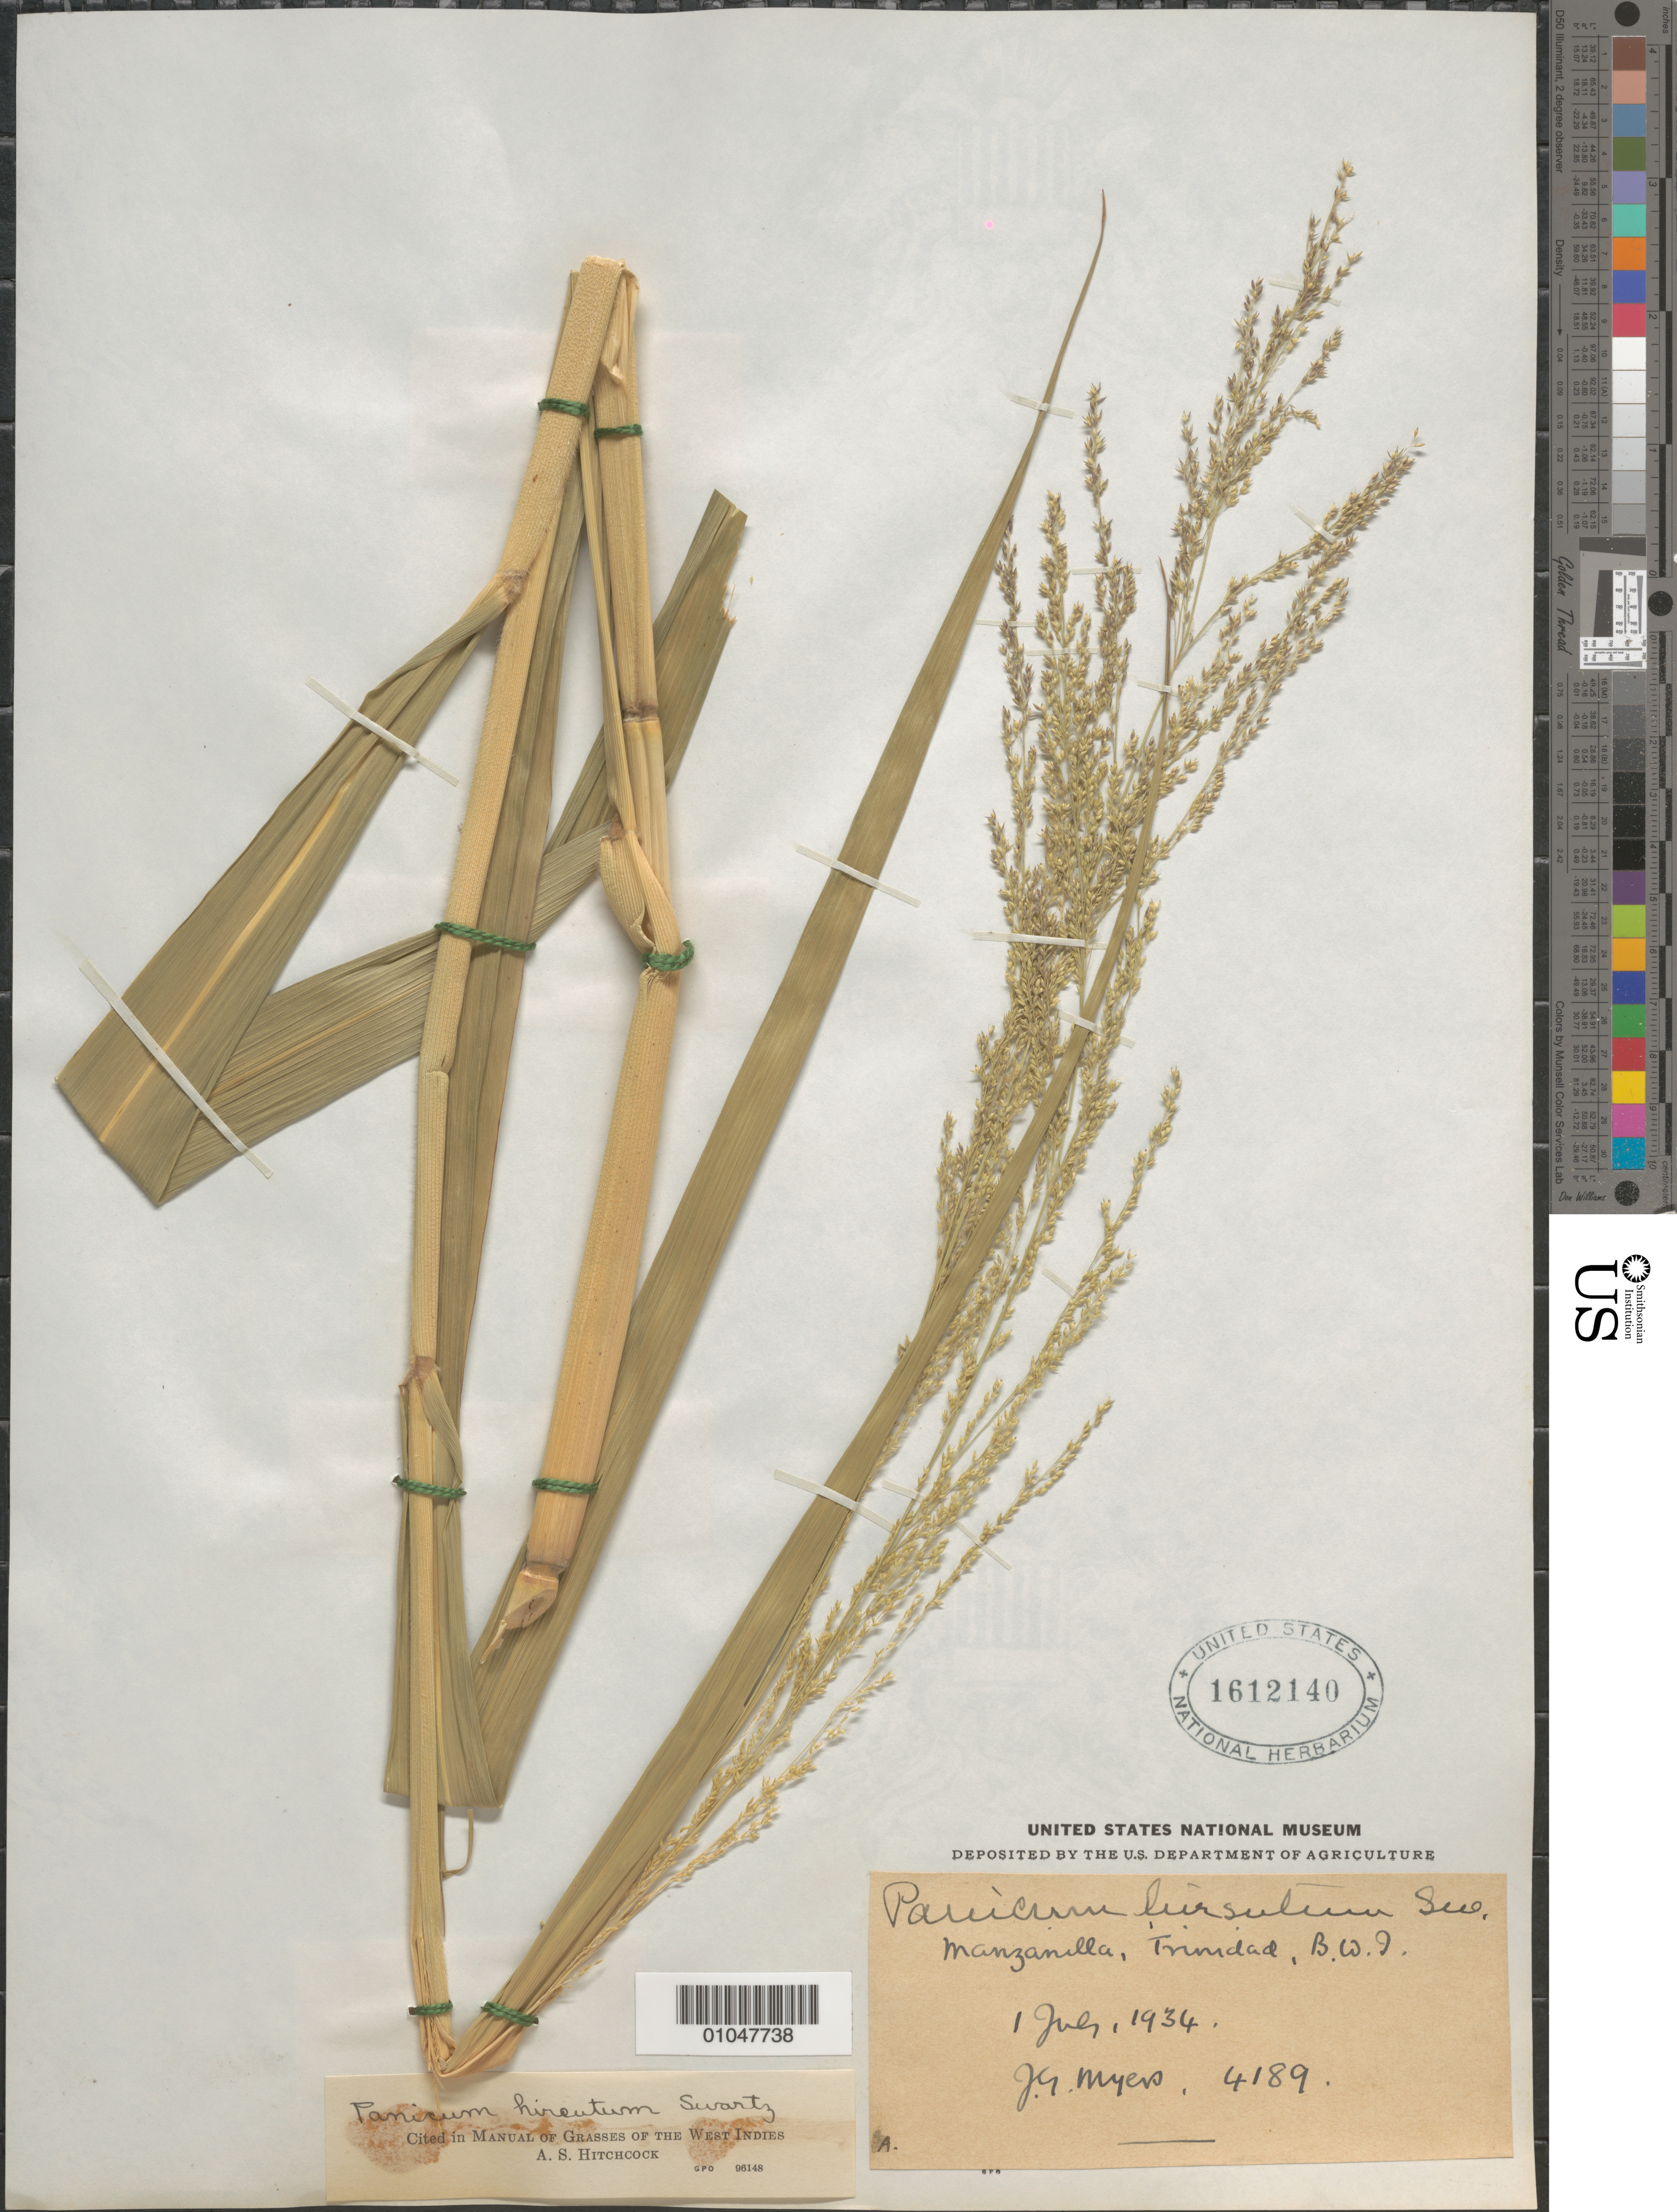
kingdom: Plantae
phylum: Tracheophyta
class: Liliopsida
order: Poales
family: Poaceae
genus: Panicum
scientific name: Panicum hirsutum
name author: Sw.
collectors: J. Myers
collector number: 4189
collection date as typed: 01 Jul 1934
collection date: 1934-07-01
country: Trinidad and Tobago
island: Trinidad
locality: Manzanilla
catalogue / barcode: US 1612140